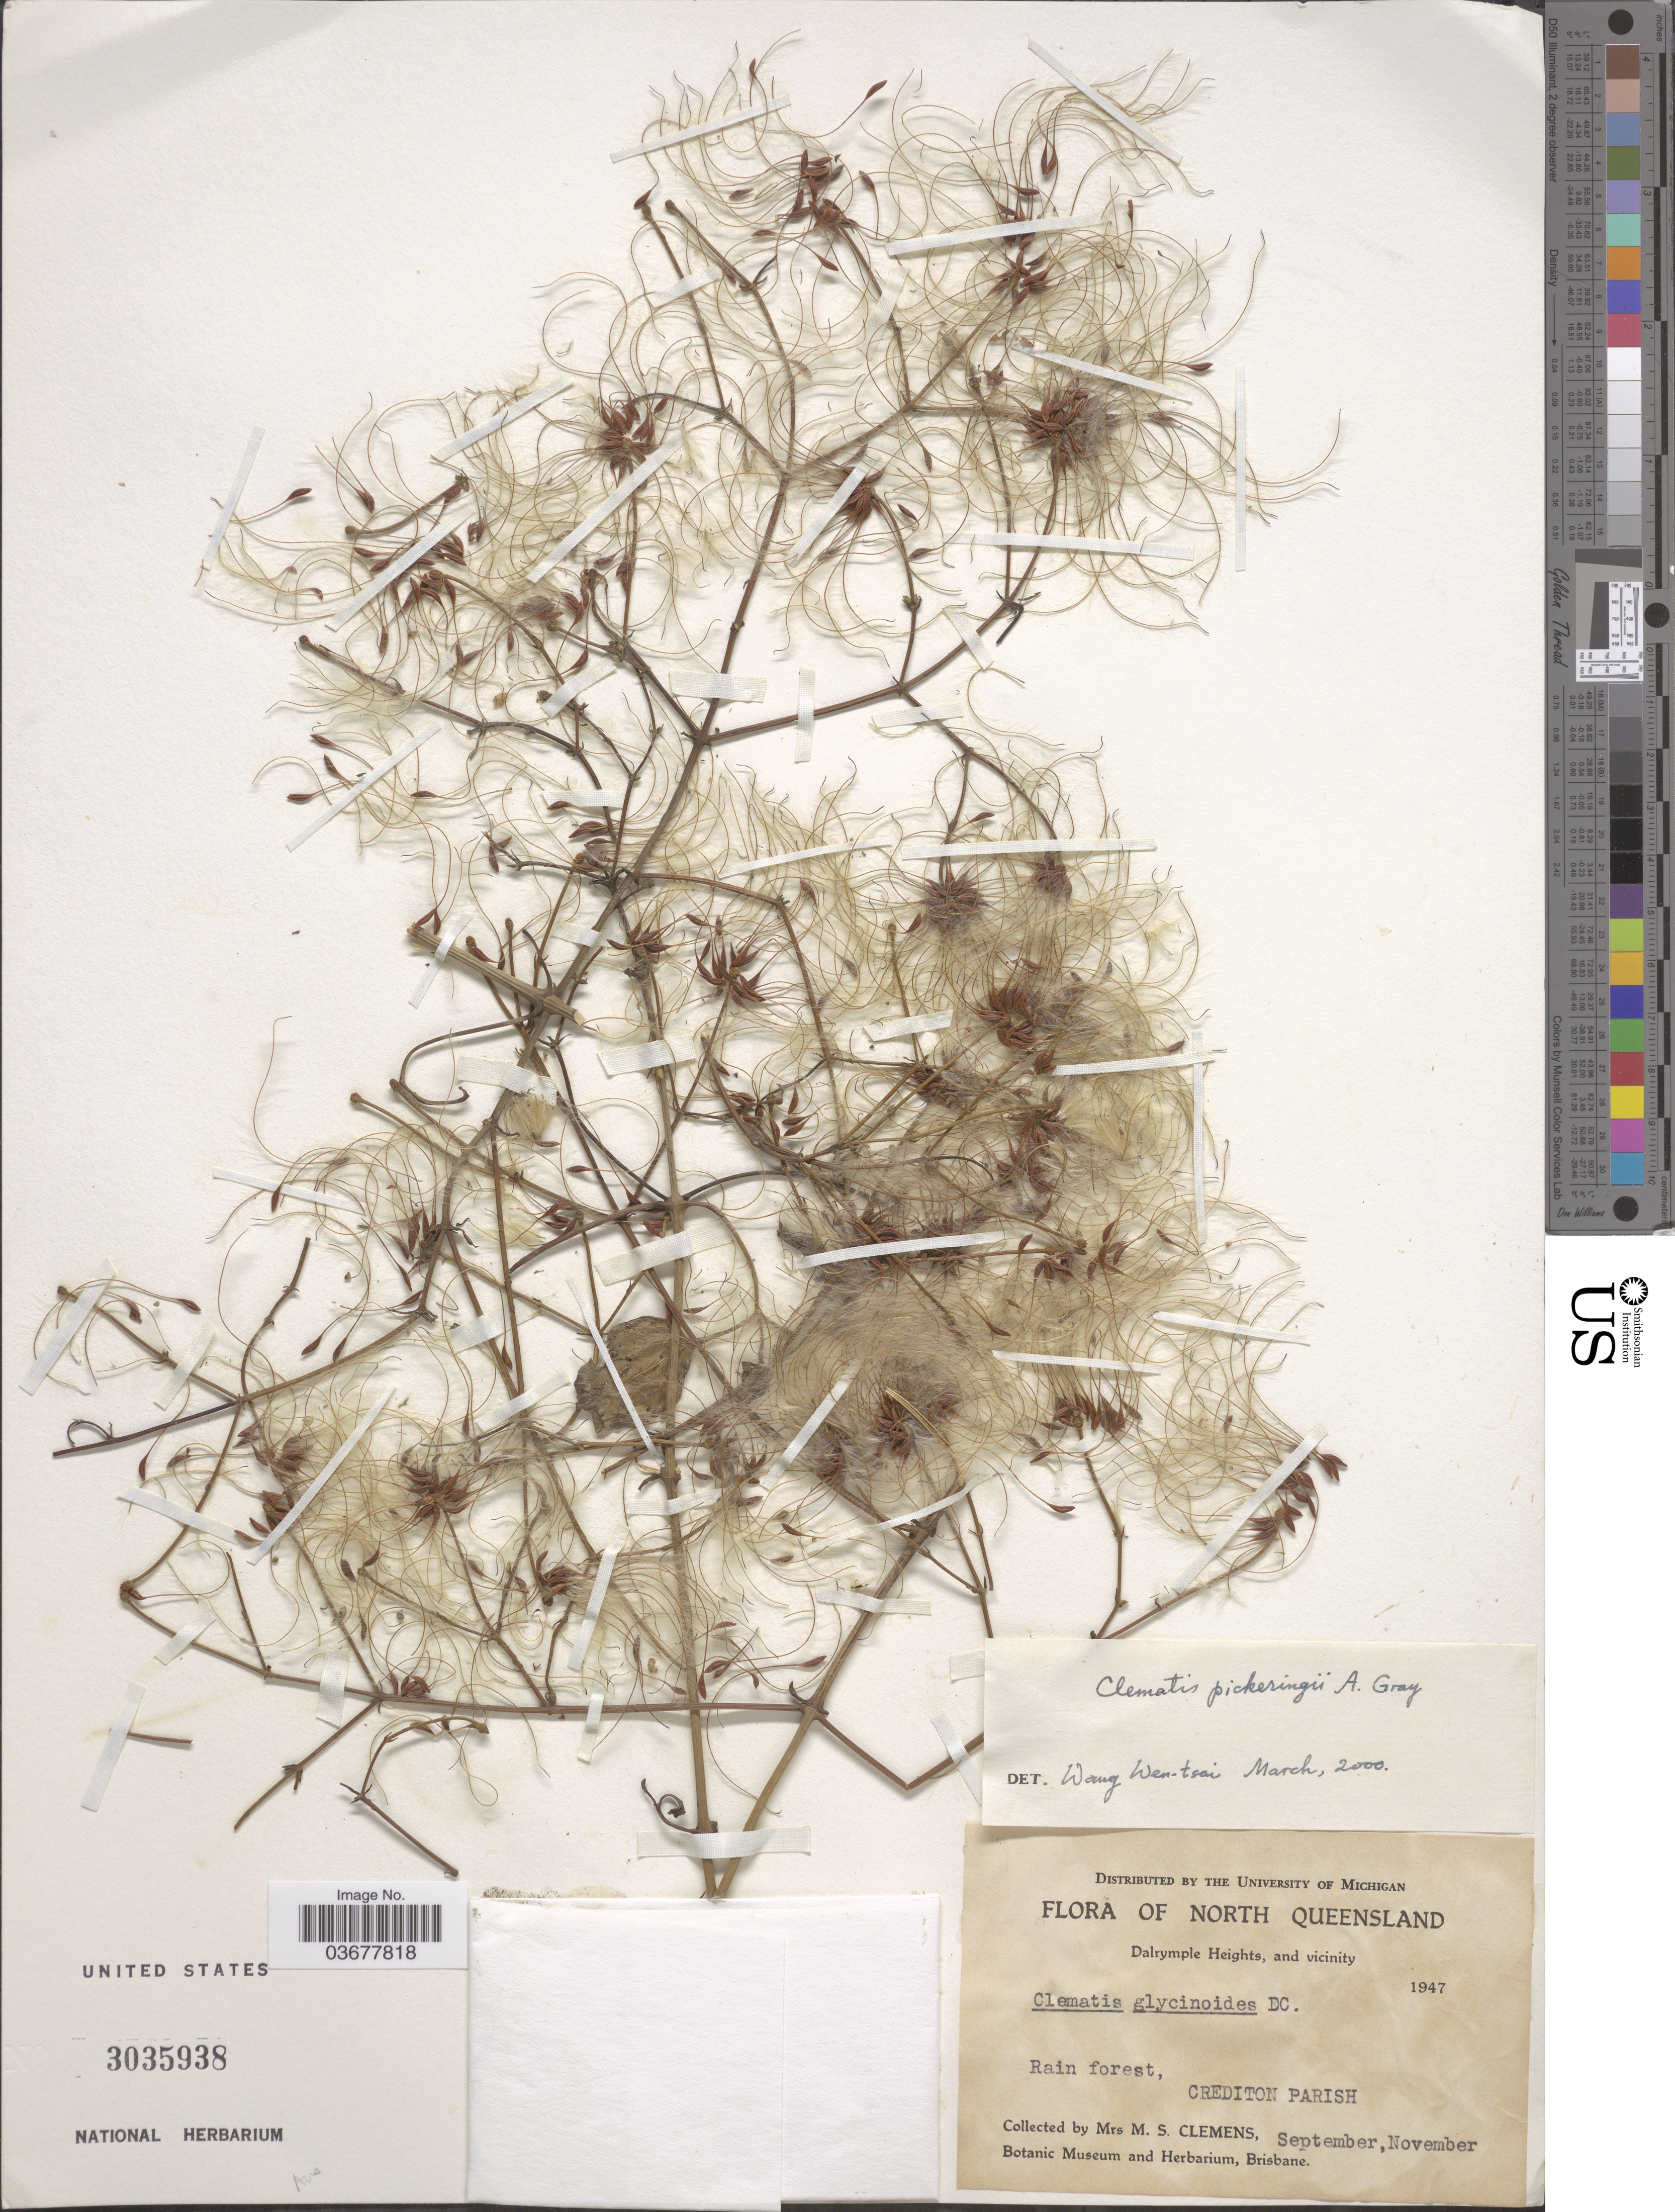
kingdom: Plantae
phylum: Tracheophyta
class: Magnoliopsida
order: Ranunculales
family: Ranunculaceae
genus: Clematis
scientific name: Clematis pickeringii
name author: A. Gray in Wilkes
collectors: M. Clemens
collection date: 1947-09/1947-11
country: Australia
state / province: Queensland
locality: North Queensland. Dalrymple Heights, and vicinity. Crediton Parish.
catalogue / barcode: US 3035938